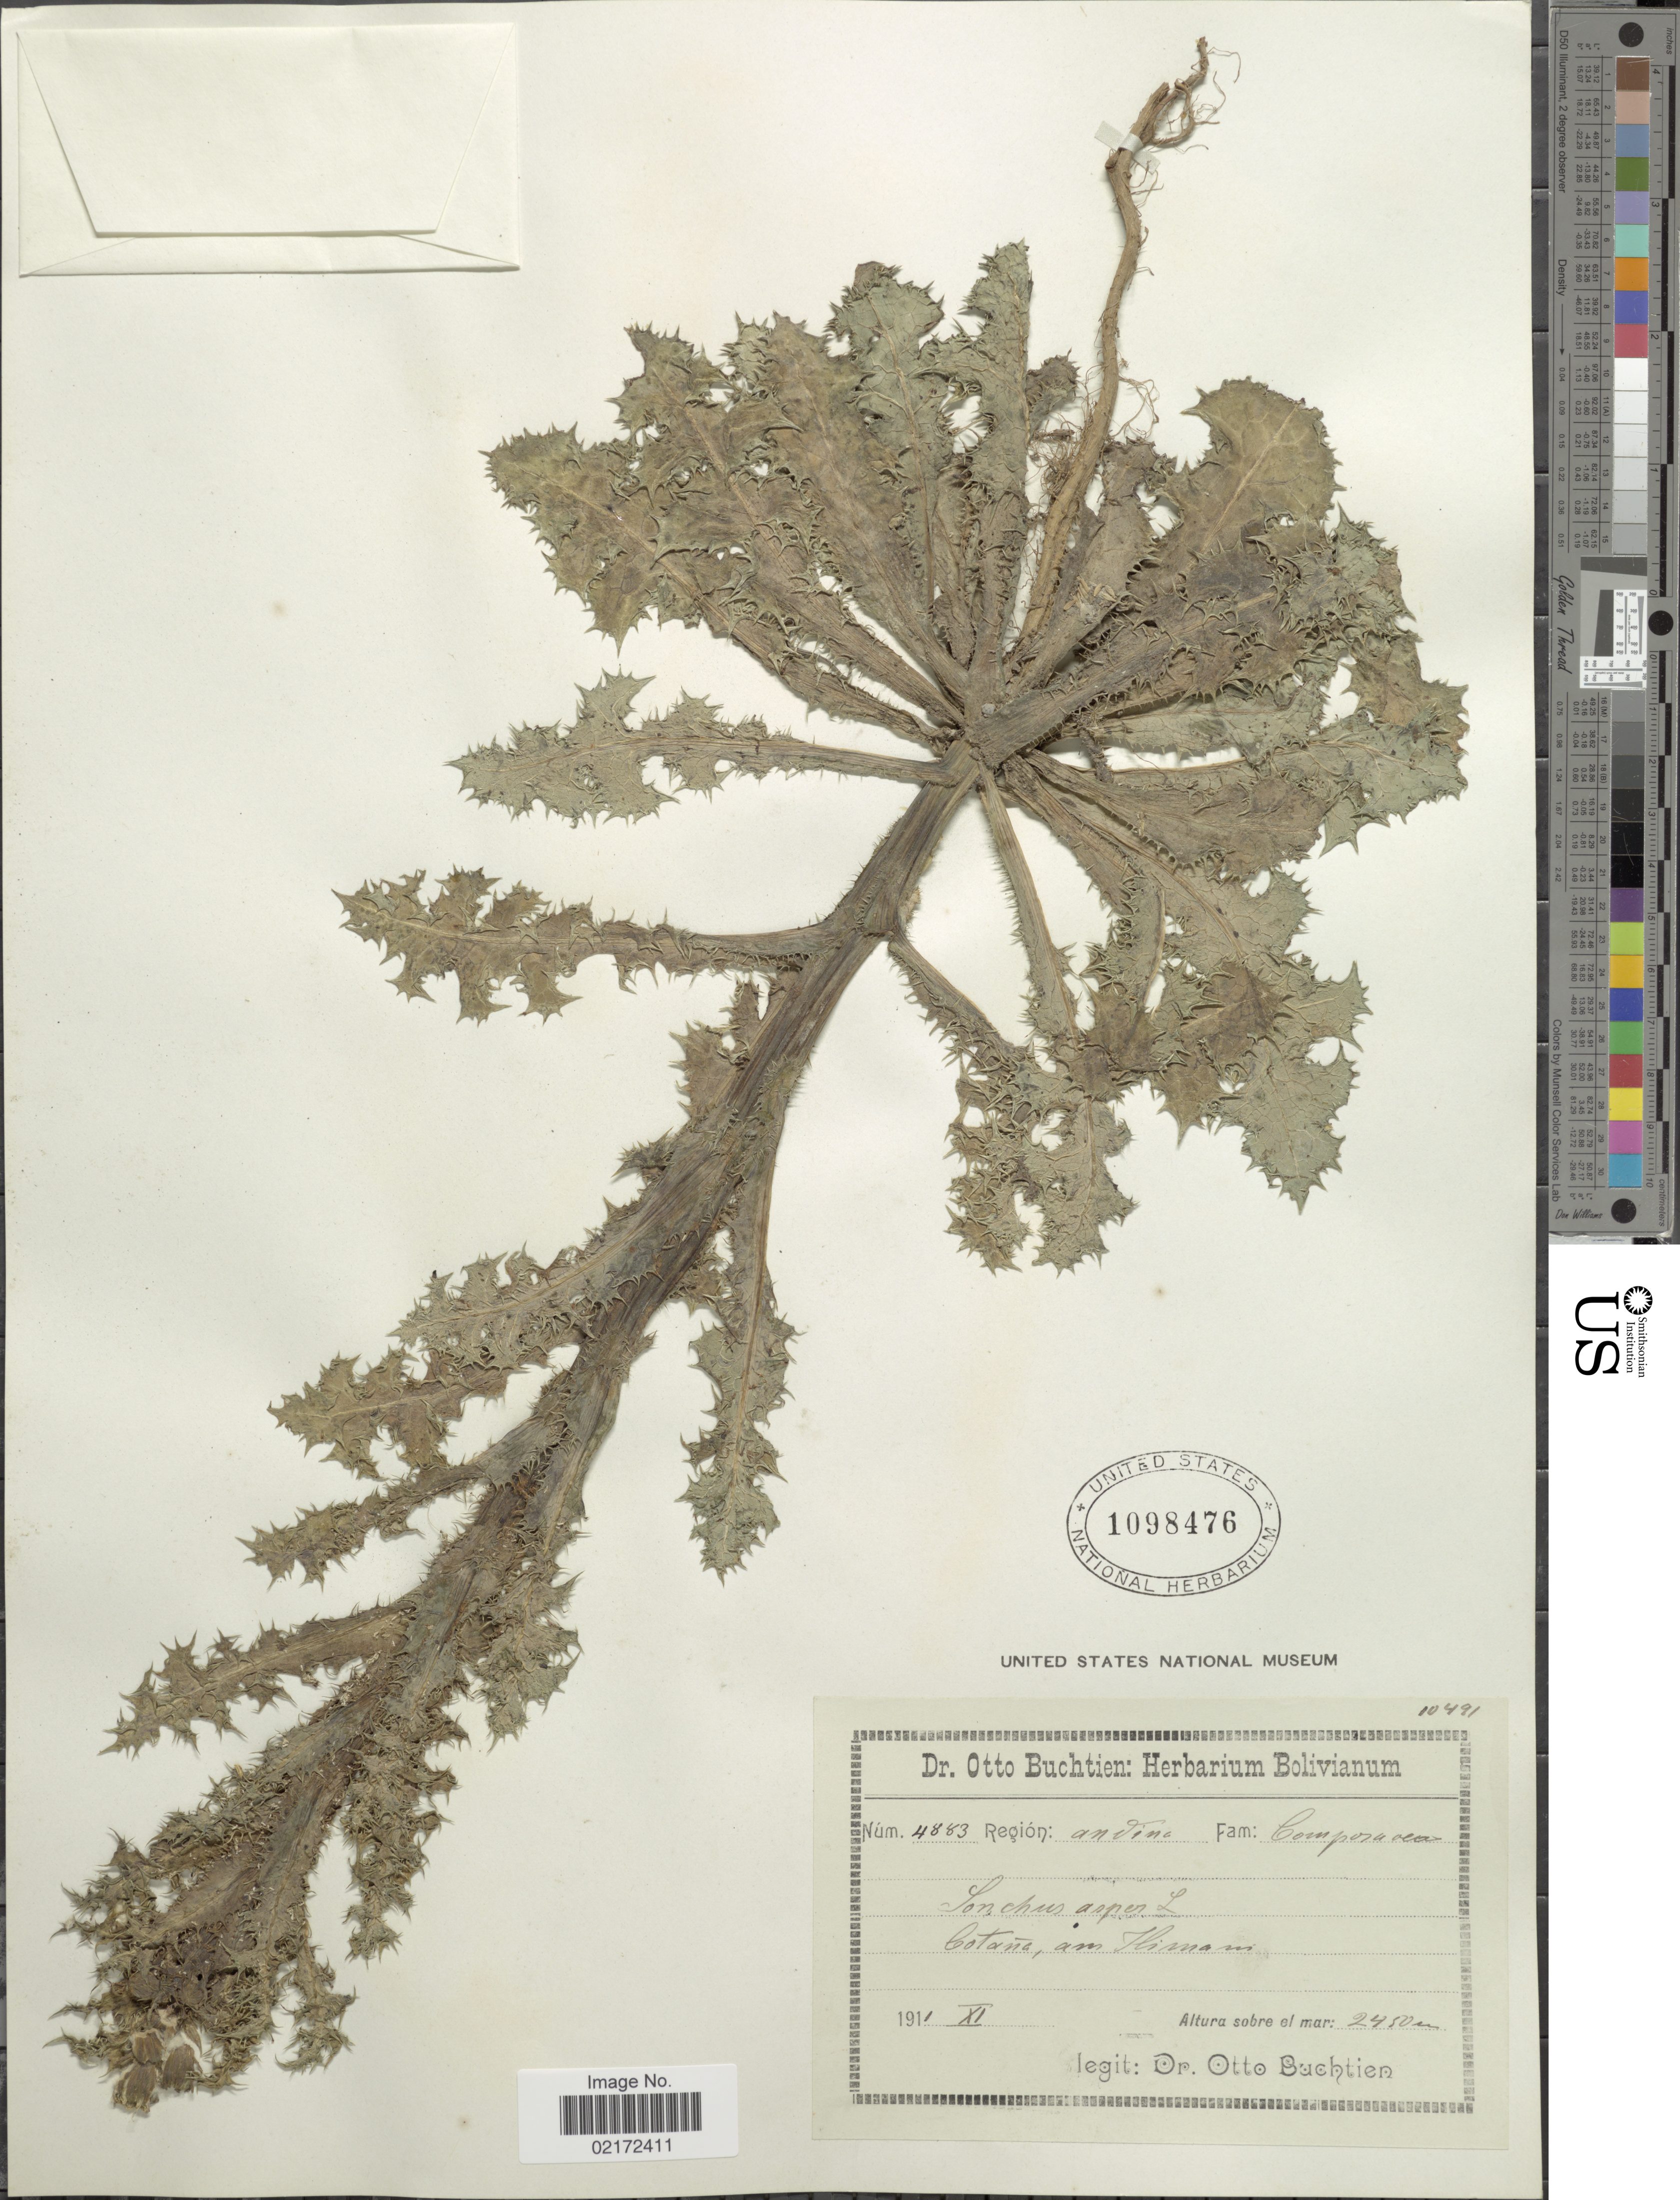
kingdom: Plantae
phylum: Tracheophyta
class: Magnoliopsida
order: Asterales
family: Asteraceae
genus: Sonchus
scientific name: Sonchus asper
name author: (L.) Hill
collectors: O. Buchtien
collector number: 4883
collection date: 1911-11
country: Bolivia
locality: Cotaña, am Illimani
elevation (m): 2450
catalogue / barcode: US 1098476